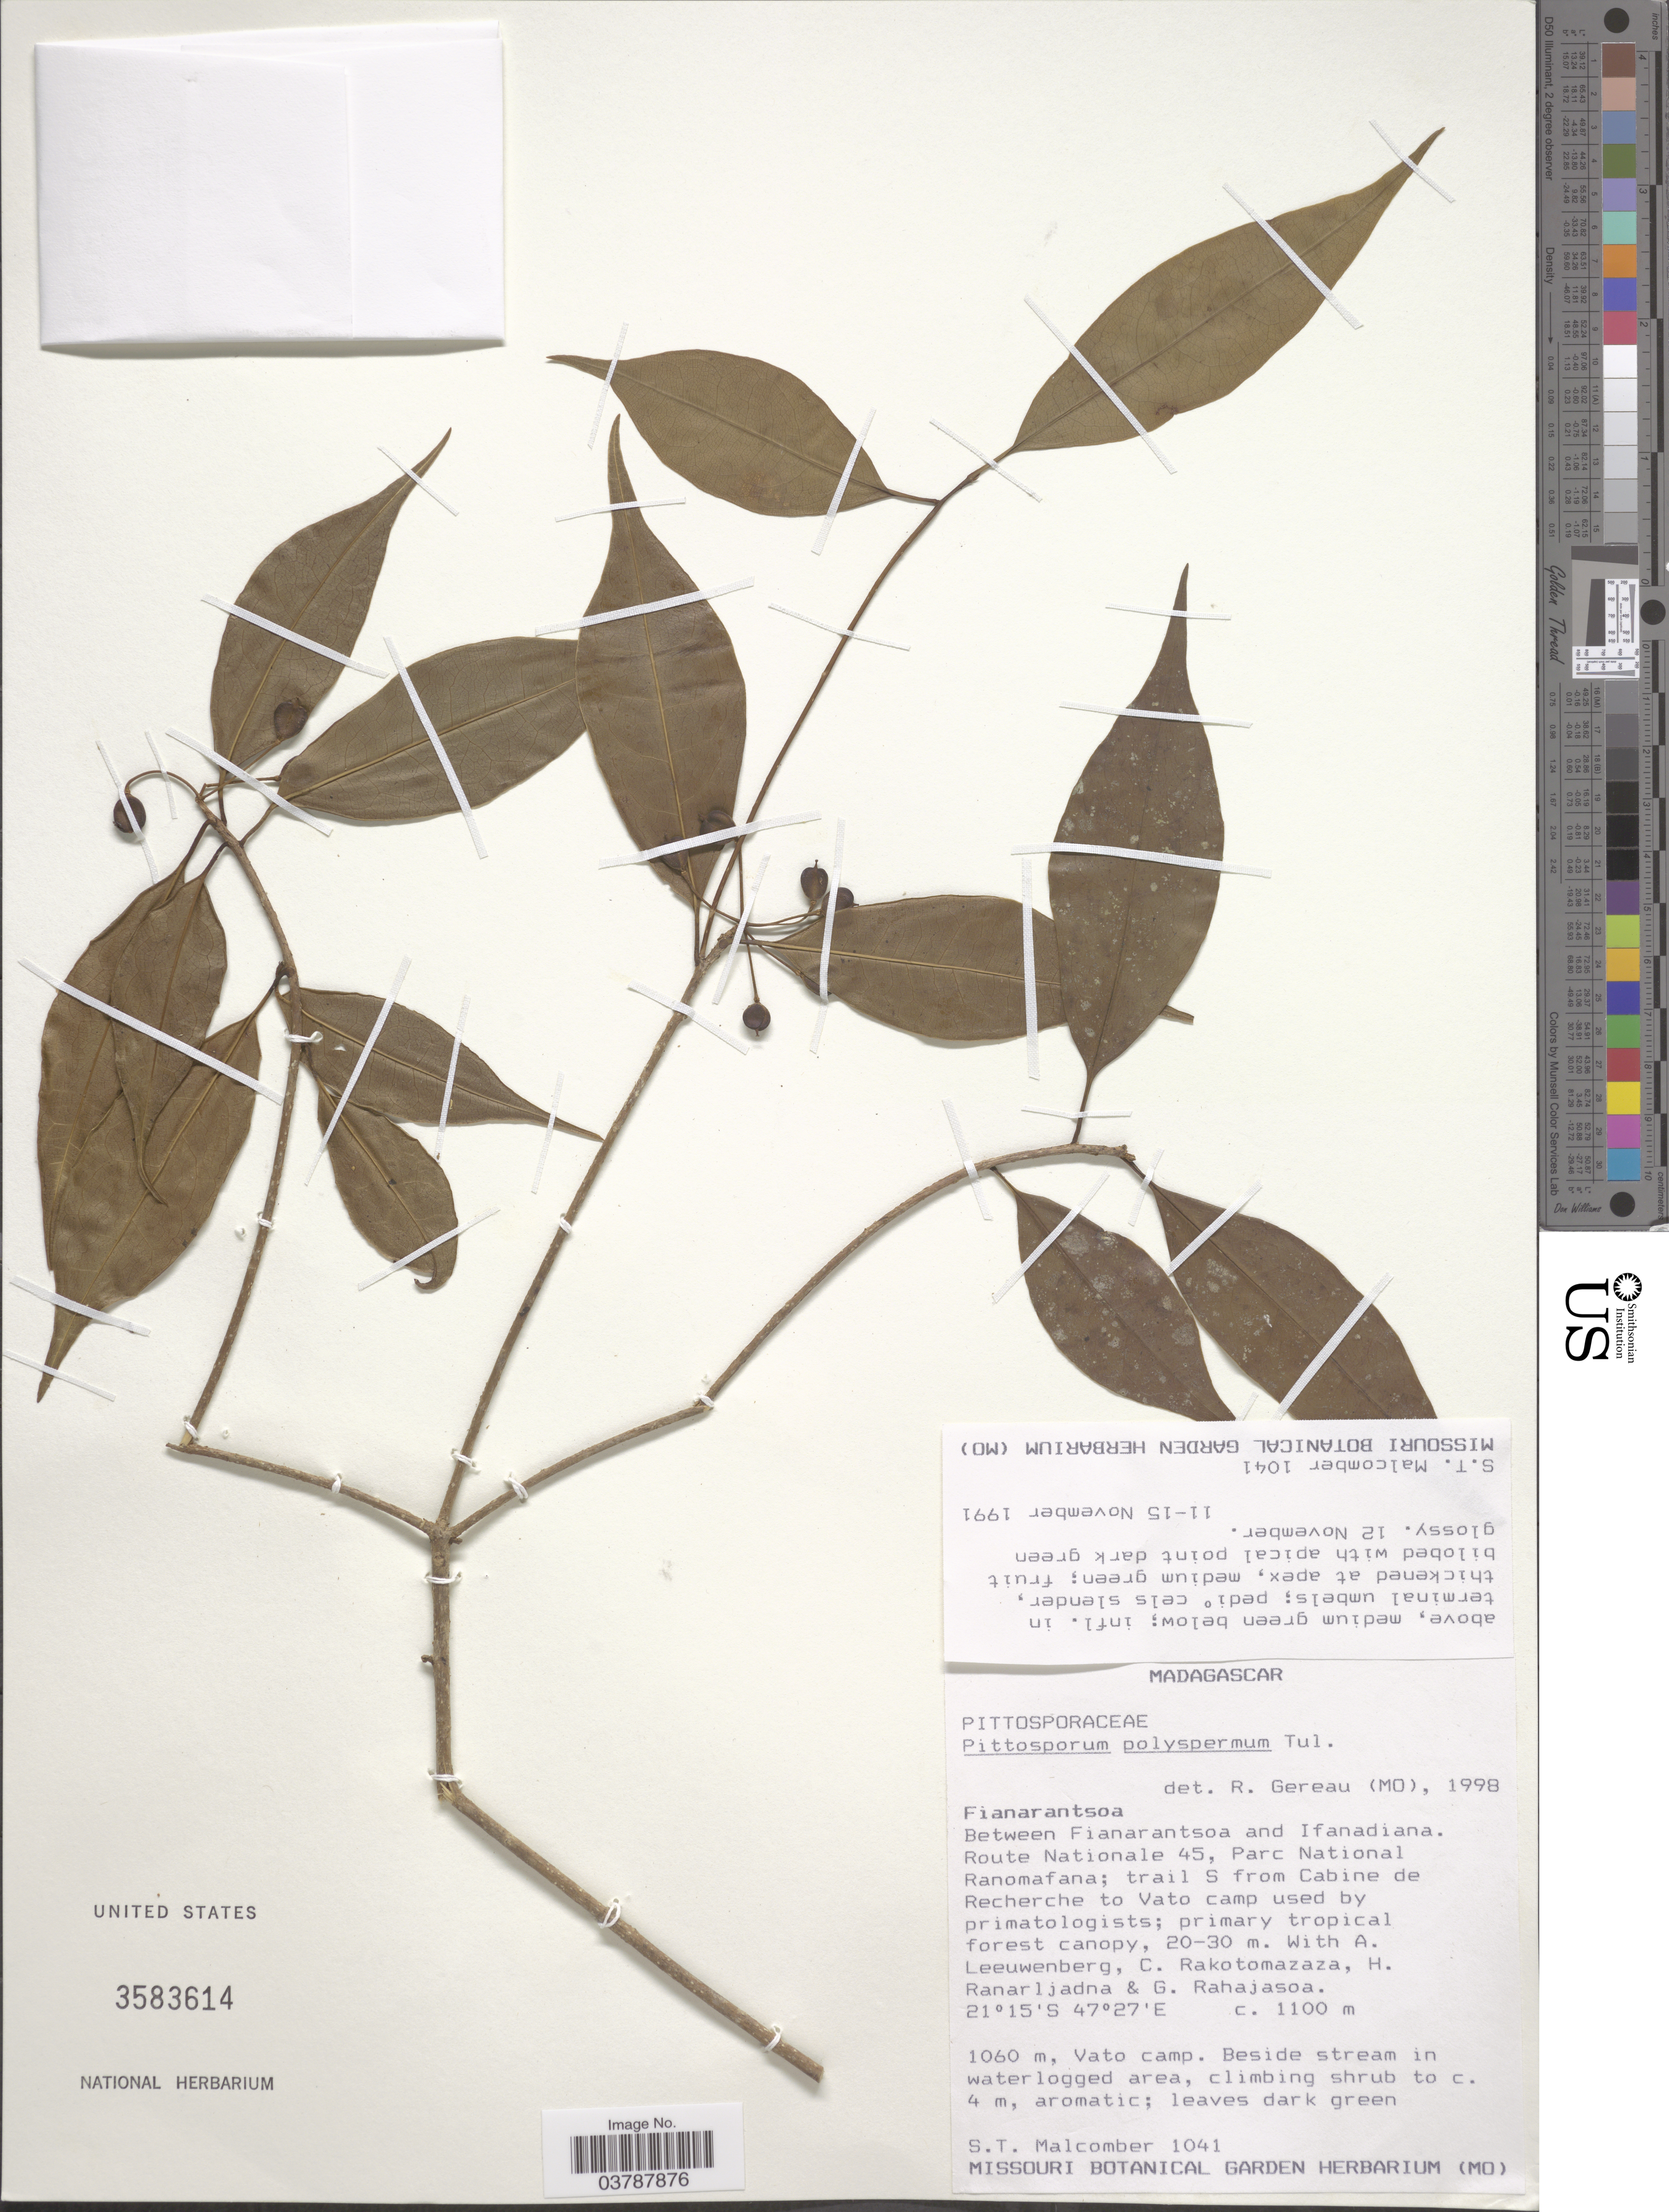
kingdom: Plantae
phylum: Tracheophyta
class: Magnoliopsida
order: Apiales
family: Pittosporaceae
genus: Pittosporum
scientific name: Pittosporum polyspermum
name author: Tul.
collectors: S. T. Malcomber, A. Leeuwenberg, C. Rakotomazaza, H. Ranarljadna & G. Rahajasoa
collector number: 1041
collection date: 1991-11-12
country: Madagascar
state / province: Vatovavy Fitovinany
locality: Between Fianarantsoa and Ifanadiana. Route Nationale 45, Parc National Ranomafana; trail S from Cabine de Recherche to Vato camp used by primatologists.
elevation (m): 1100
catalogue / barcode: US 3583614